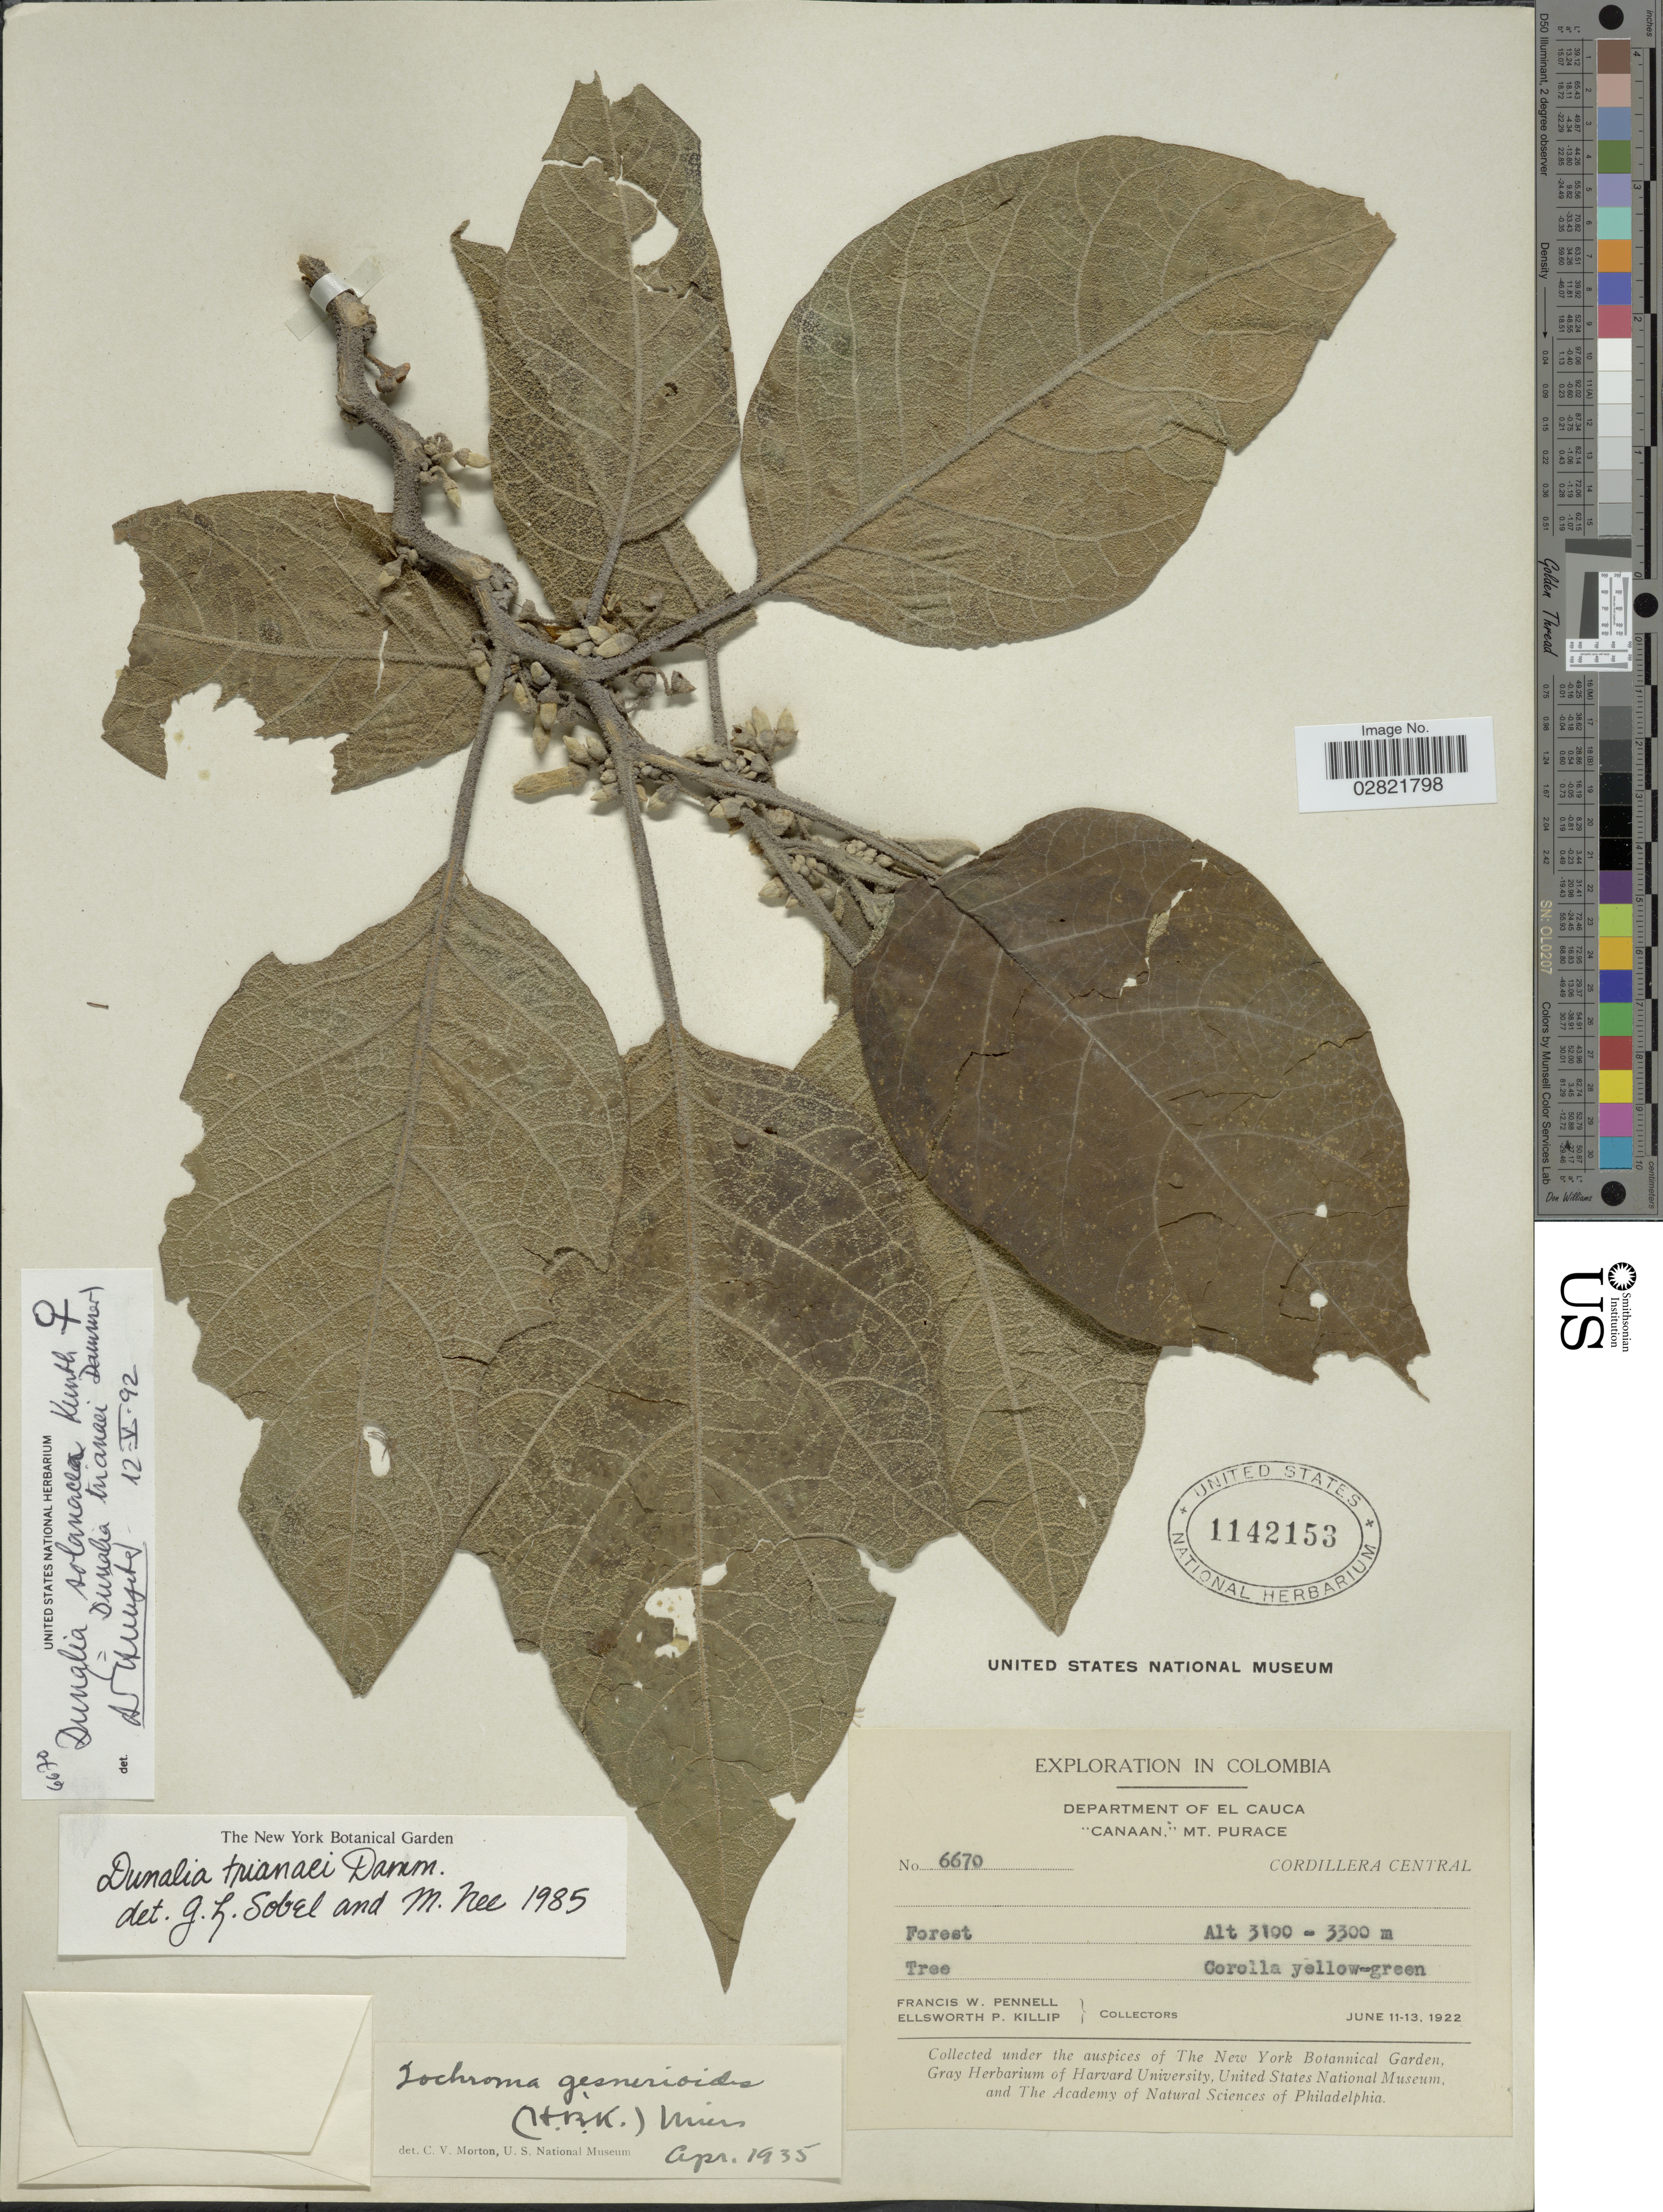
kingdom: Plantae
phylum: Tracheophyta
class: Magnoliopsida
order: Solanales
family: Solanaceae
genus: Dunalia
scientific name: Dunalia solanacea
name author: Kunth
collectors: F. W. Pennell & E. P. Killip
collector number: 6670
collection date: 1922-06-11/1922-06-13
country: Colombia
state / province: Cauca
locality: Department of El Cauca, "Canaan," Mt. Purace, Cordillera Central.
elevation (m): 3100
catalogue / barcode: US 1142153